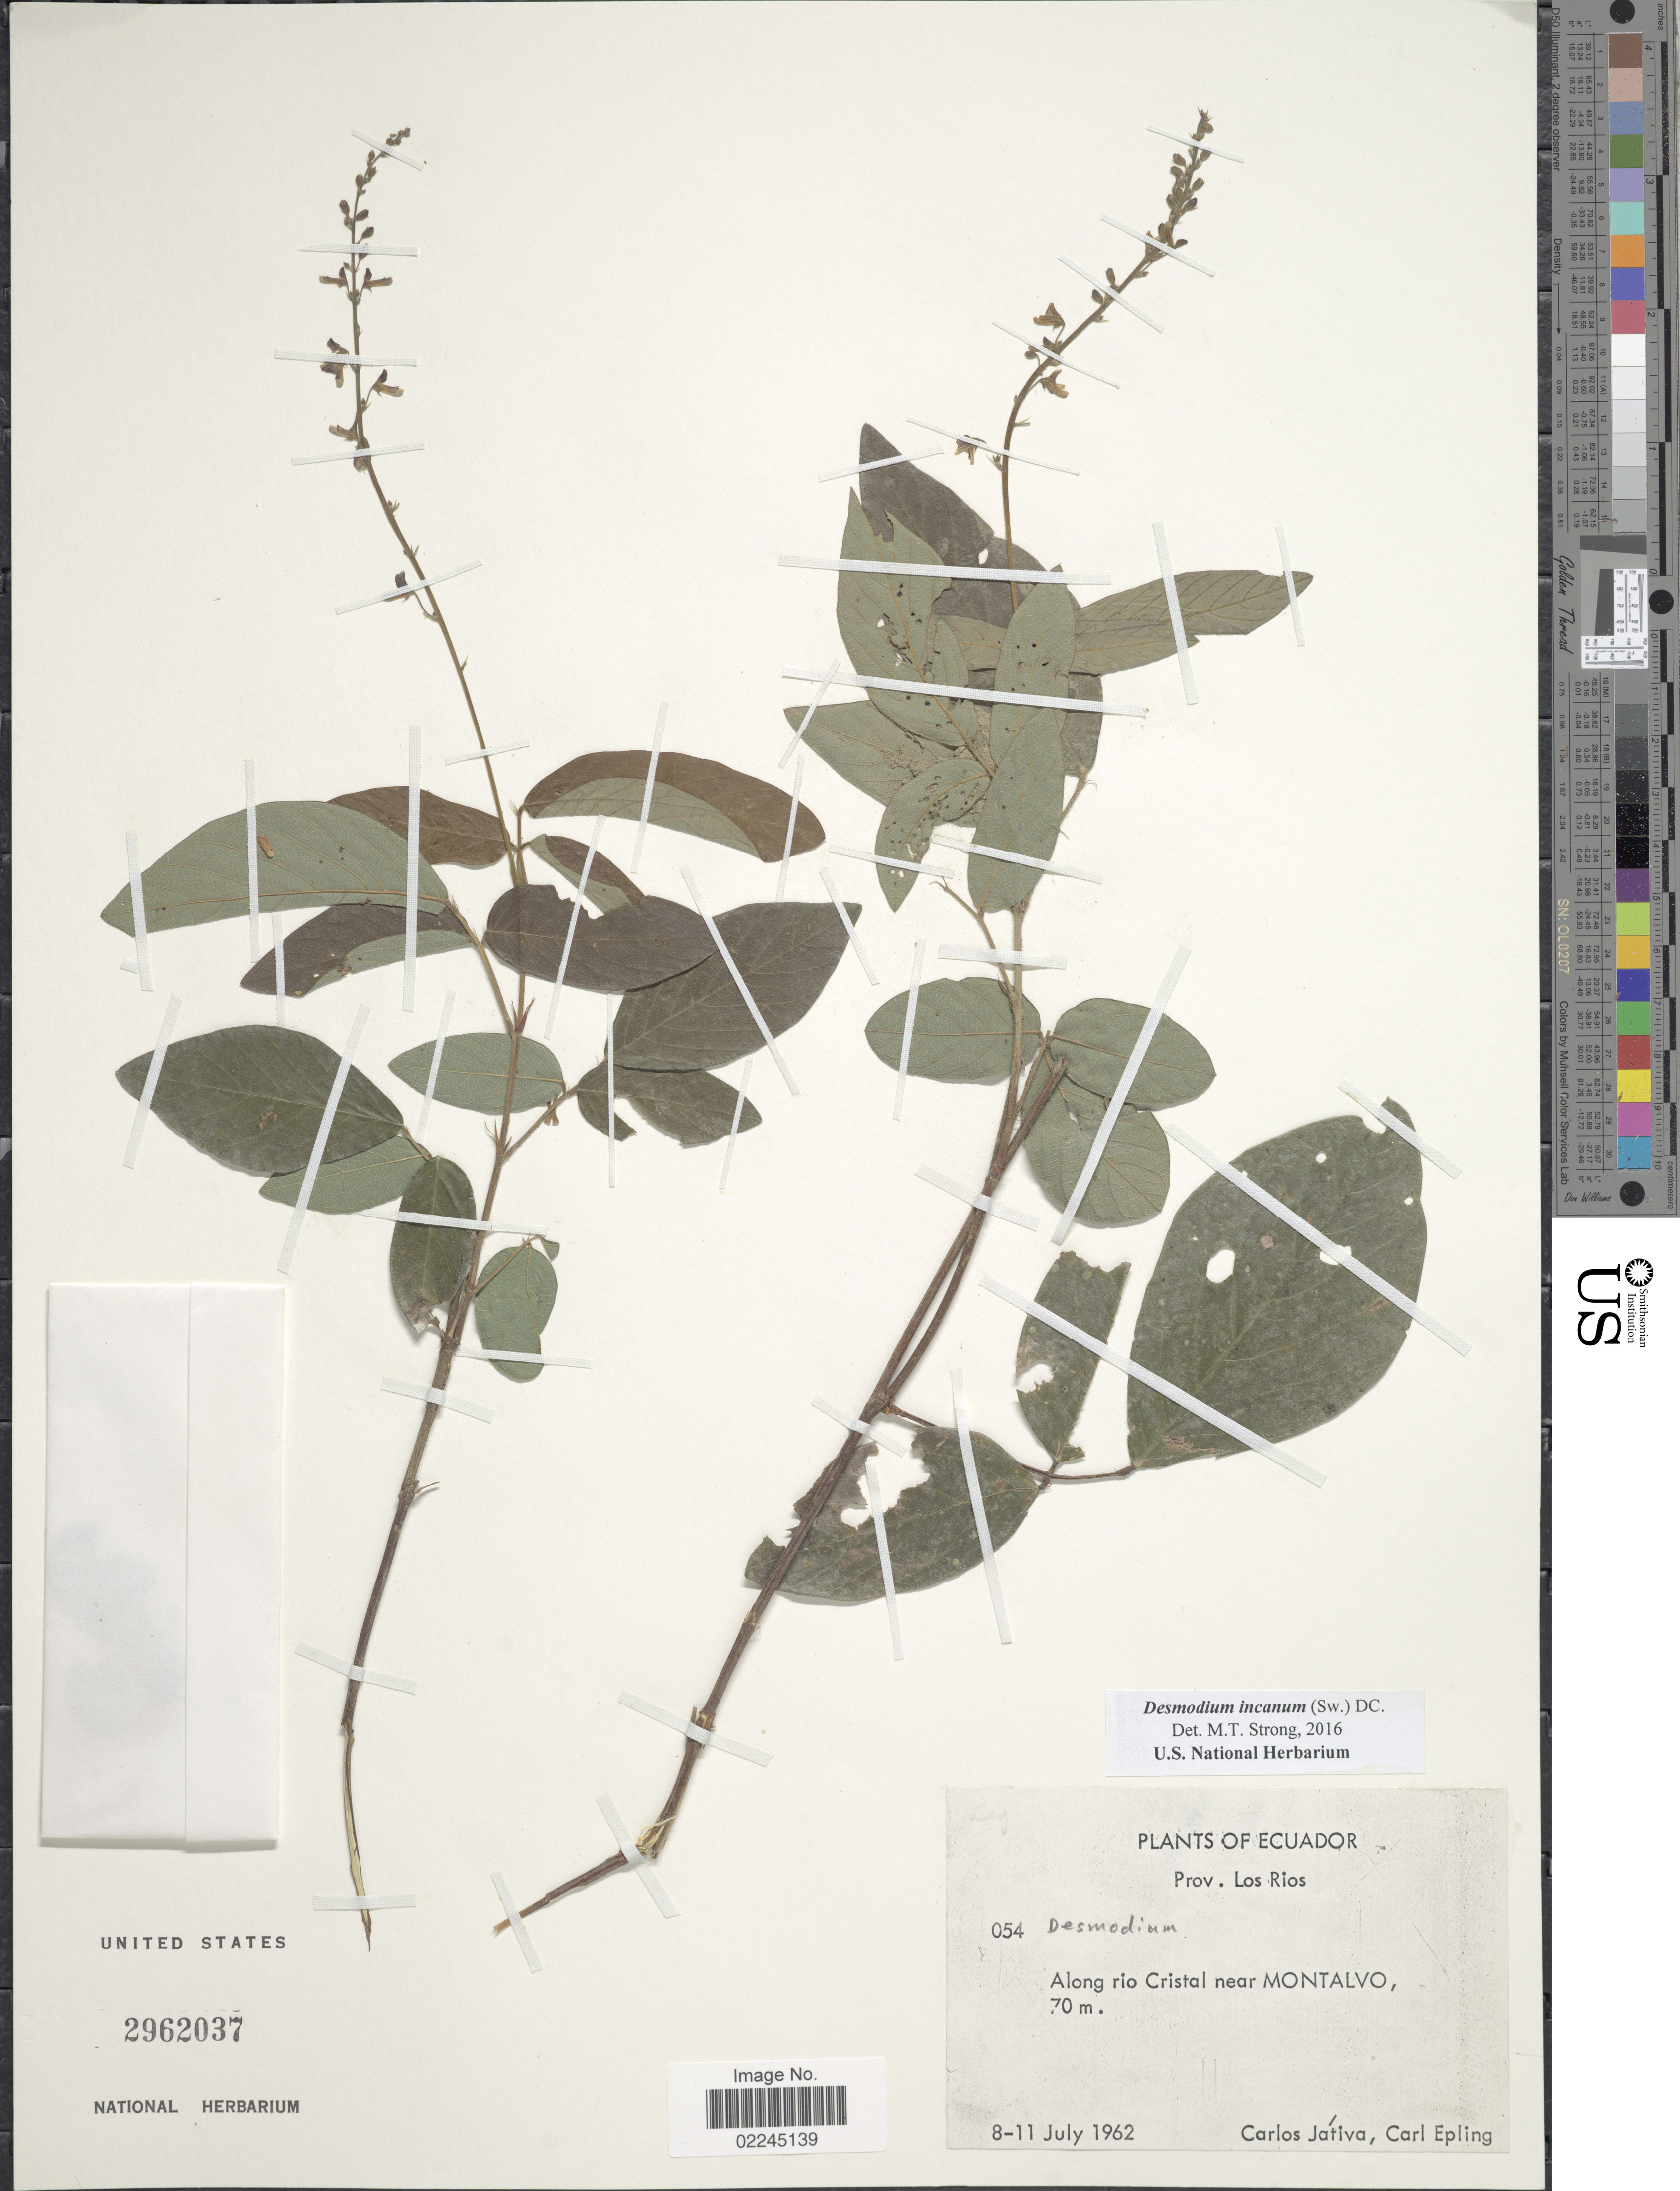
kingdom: Plantae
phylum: Tracheophyta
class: Magnoliopsida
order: Fabales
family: Fabaceae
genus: Desmodium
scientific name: Desmodium incanum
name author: (Sw.) DC.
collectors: C. D. Játiva & C. C. Epling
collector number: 054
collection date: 1962-07-08/1962-07-11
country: Ecuador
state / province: Los Ríos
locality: Prov. Los Rios. Along rio Cristal near Montalvo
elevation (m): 70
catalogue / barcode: US 2962037